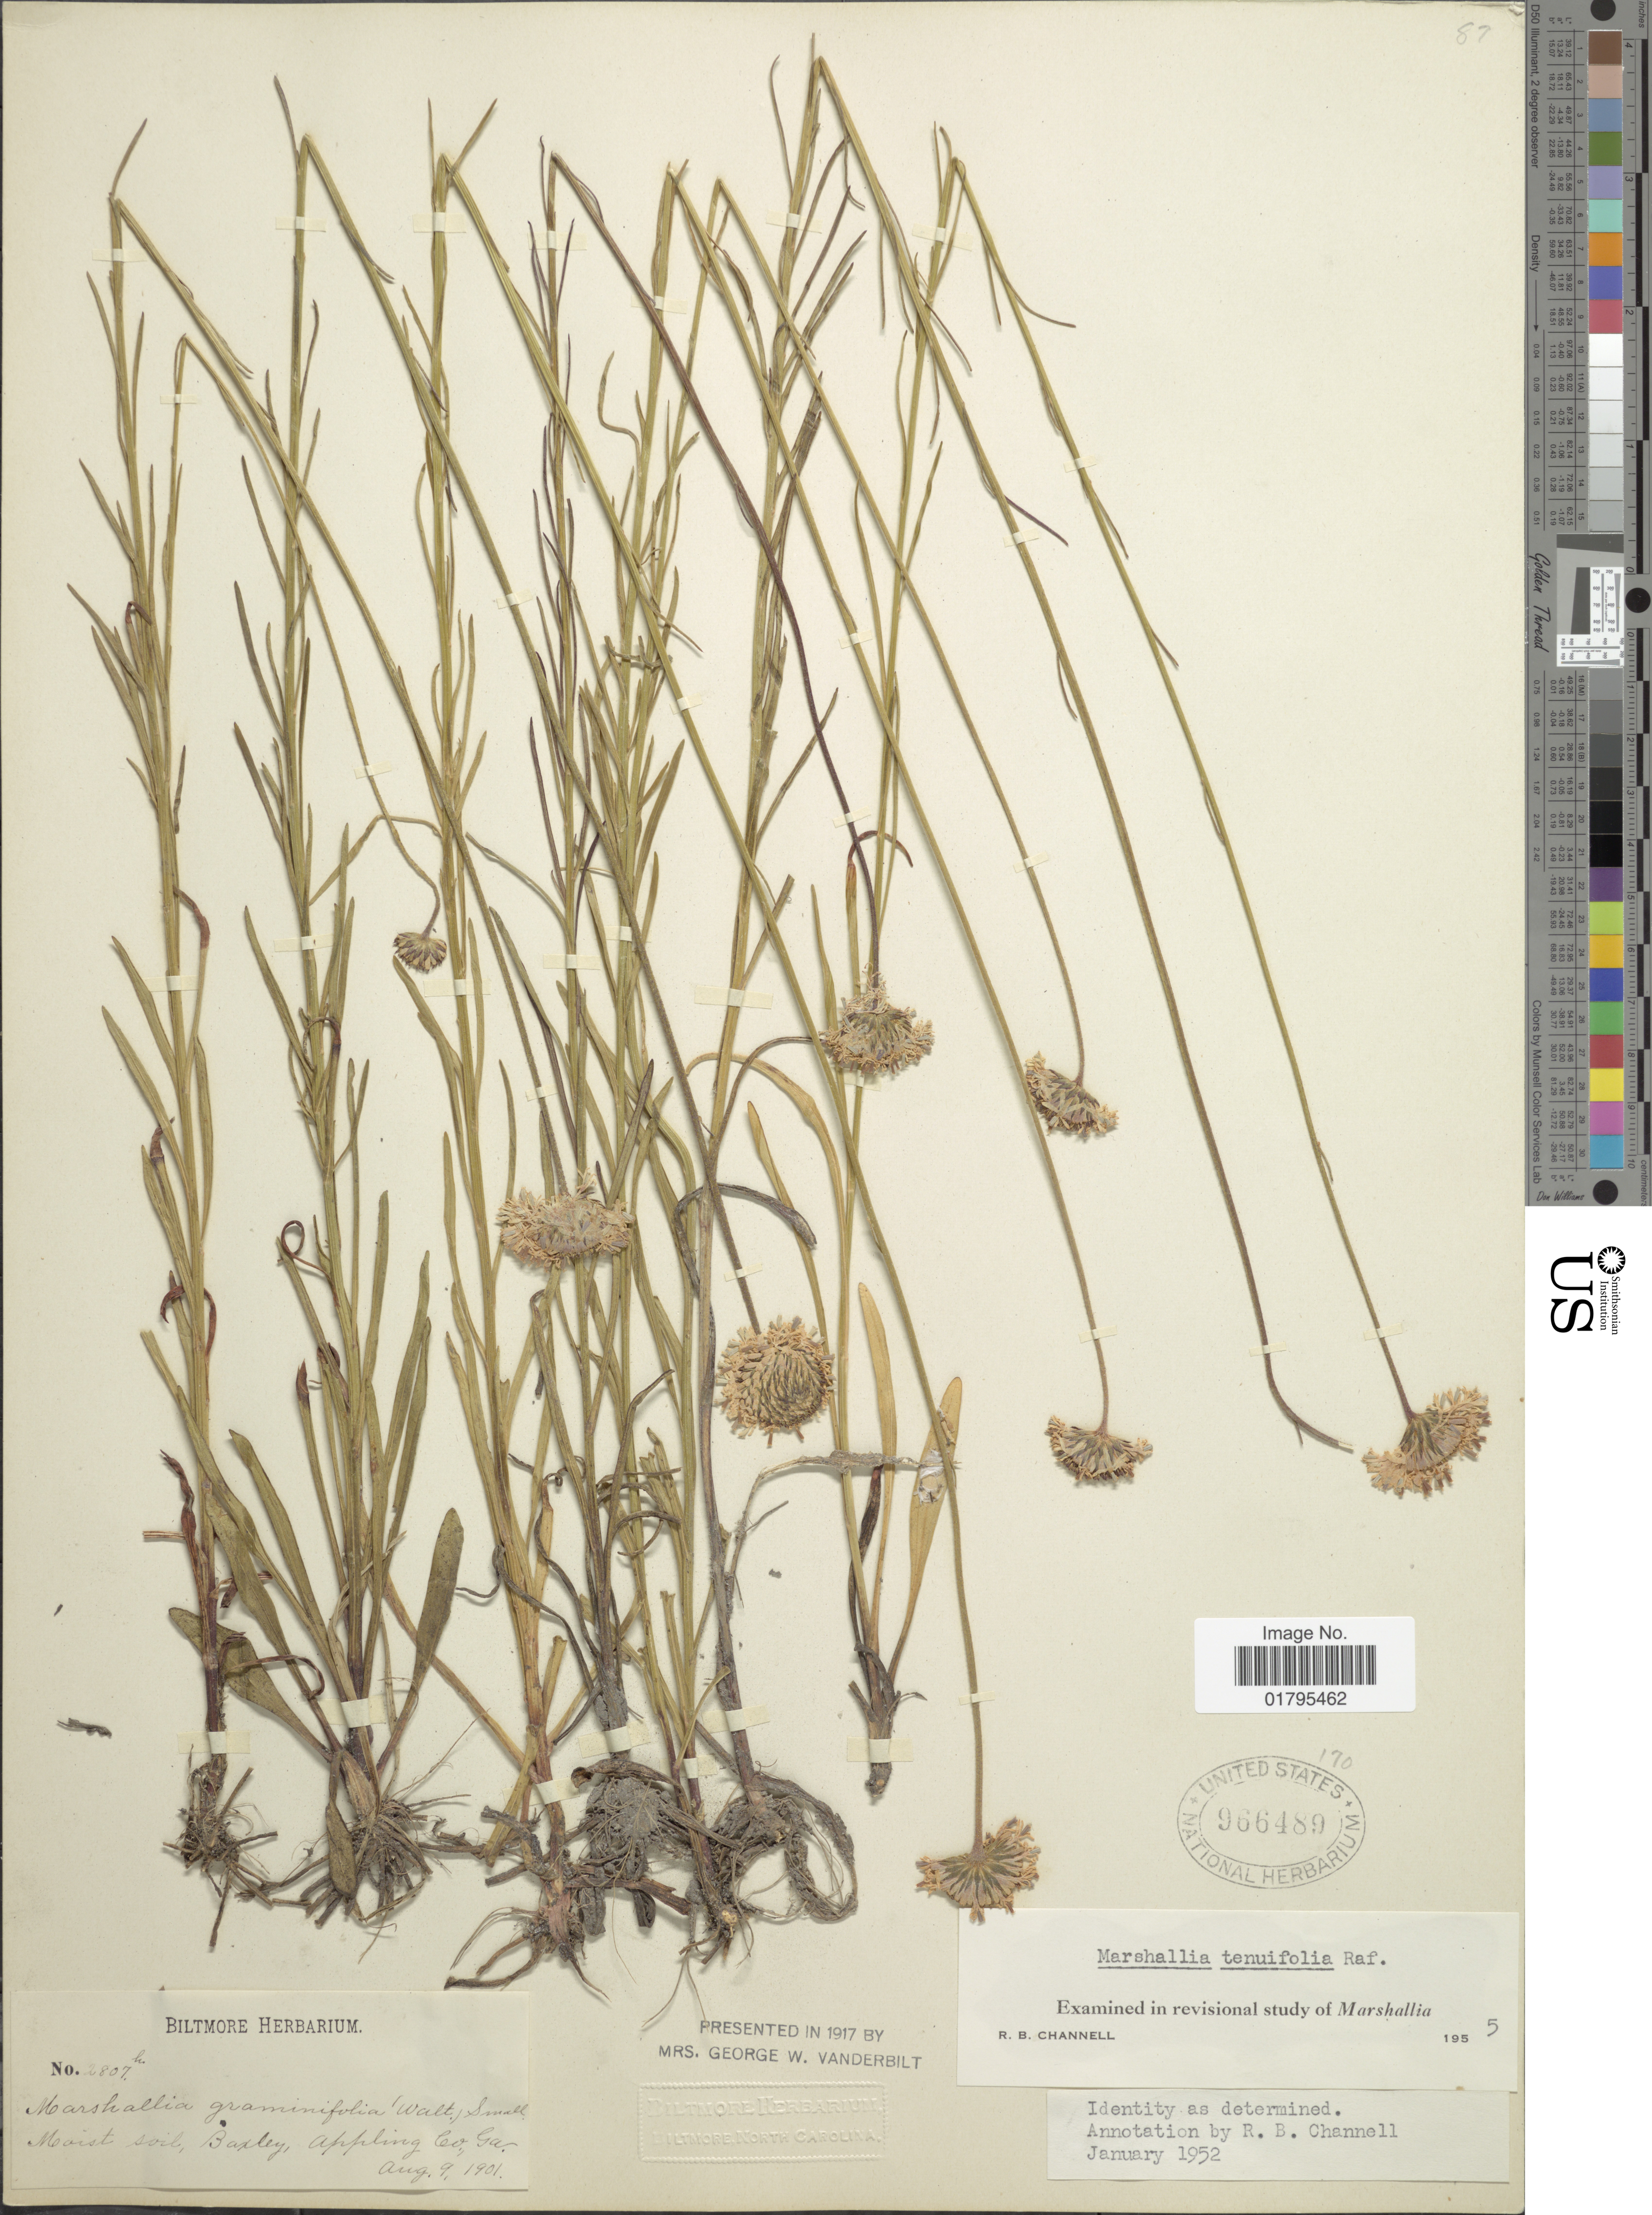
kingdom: Plantae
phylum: Tracheophyta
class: Magnoliopsida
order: Asterales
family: Asteraceae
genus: Marshallia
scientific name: Marshallia tenuifolia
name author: Raf.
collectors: ex herb. Biltmore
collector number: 2807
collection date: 1901-08-09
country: United States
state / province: Georgia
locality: Moist soil, Baxley, Appling Co., Ga.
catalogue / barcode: US 966489